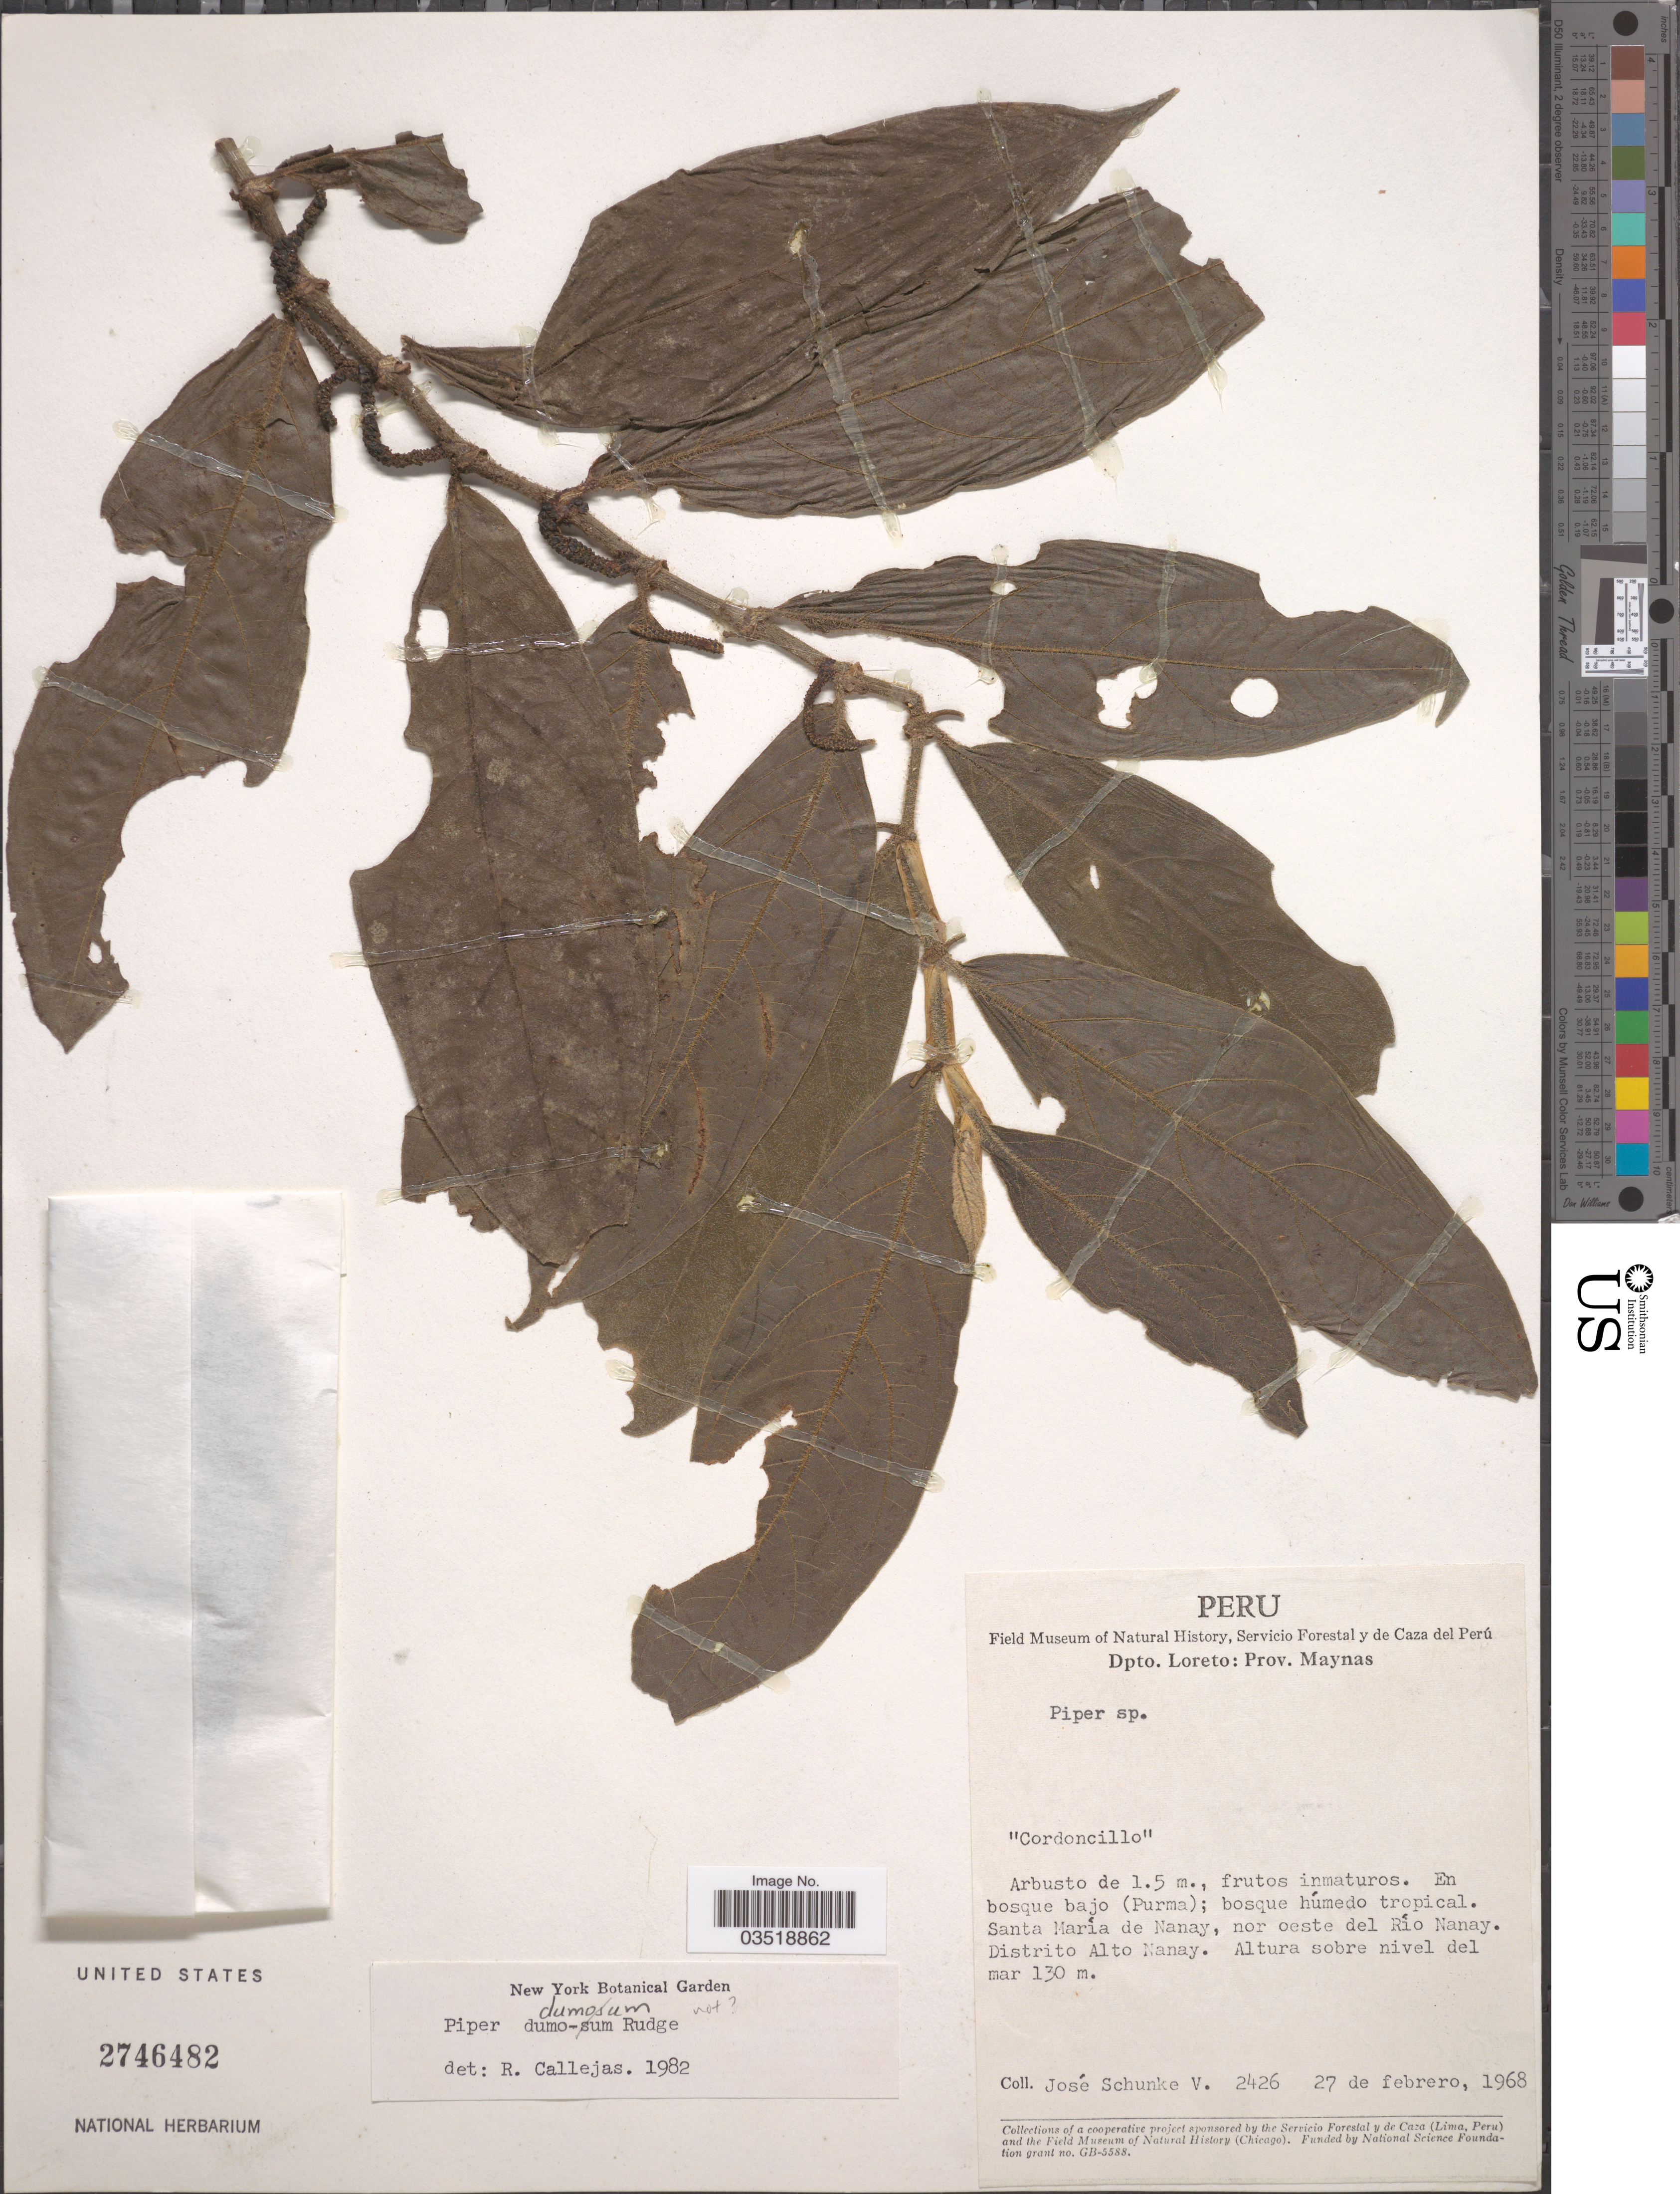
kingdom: Plantae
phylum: Tracheophyta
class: Magnoliopsida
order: Piperales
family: Piperaceae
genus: Piper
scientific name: Piper sp.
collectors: J. Schunke Vigo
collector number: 2426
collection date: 1968-02-27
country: Peru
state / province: Loreto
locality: Dpto. Loreto: Prov. Maynas. Santa María de Nanay, nor oeste del Río Nanay. Distrito Alto Nanay.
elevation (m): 130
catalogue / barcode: US 2746482